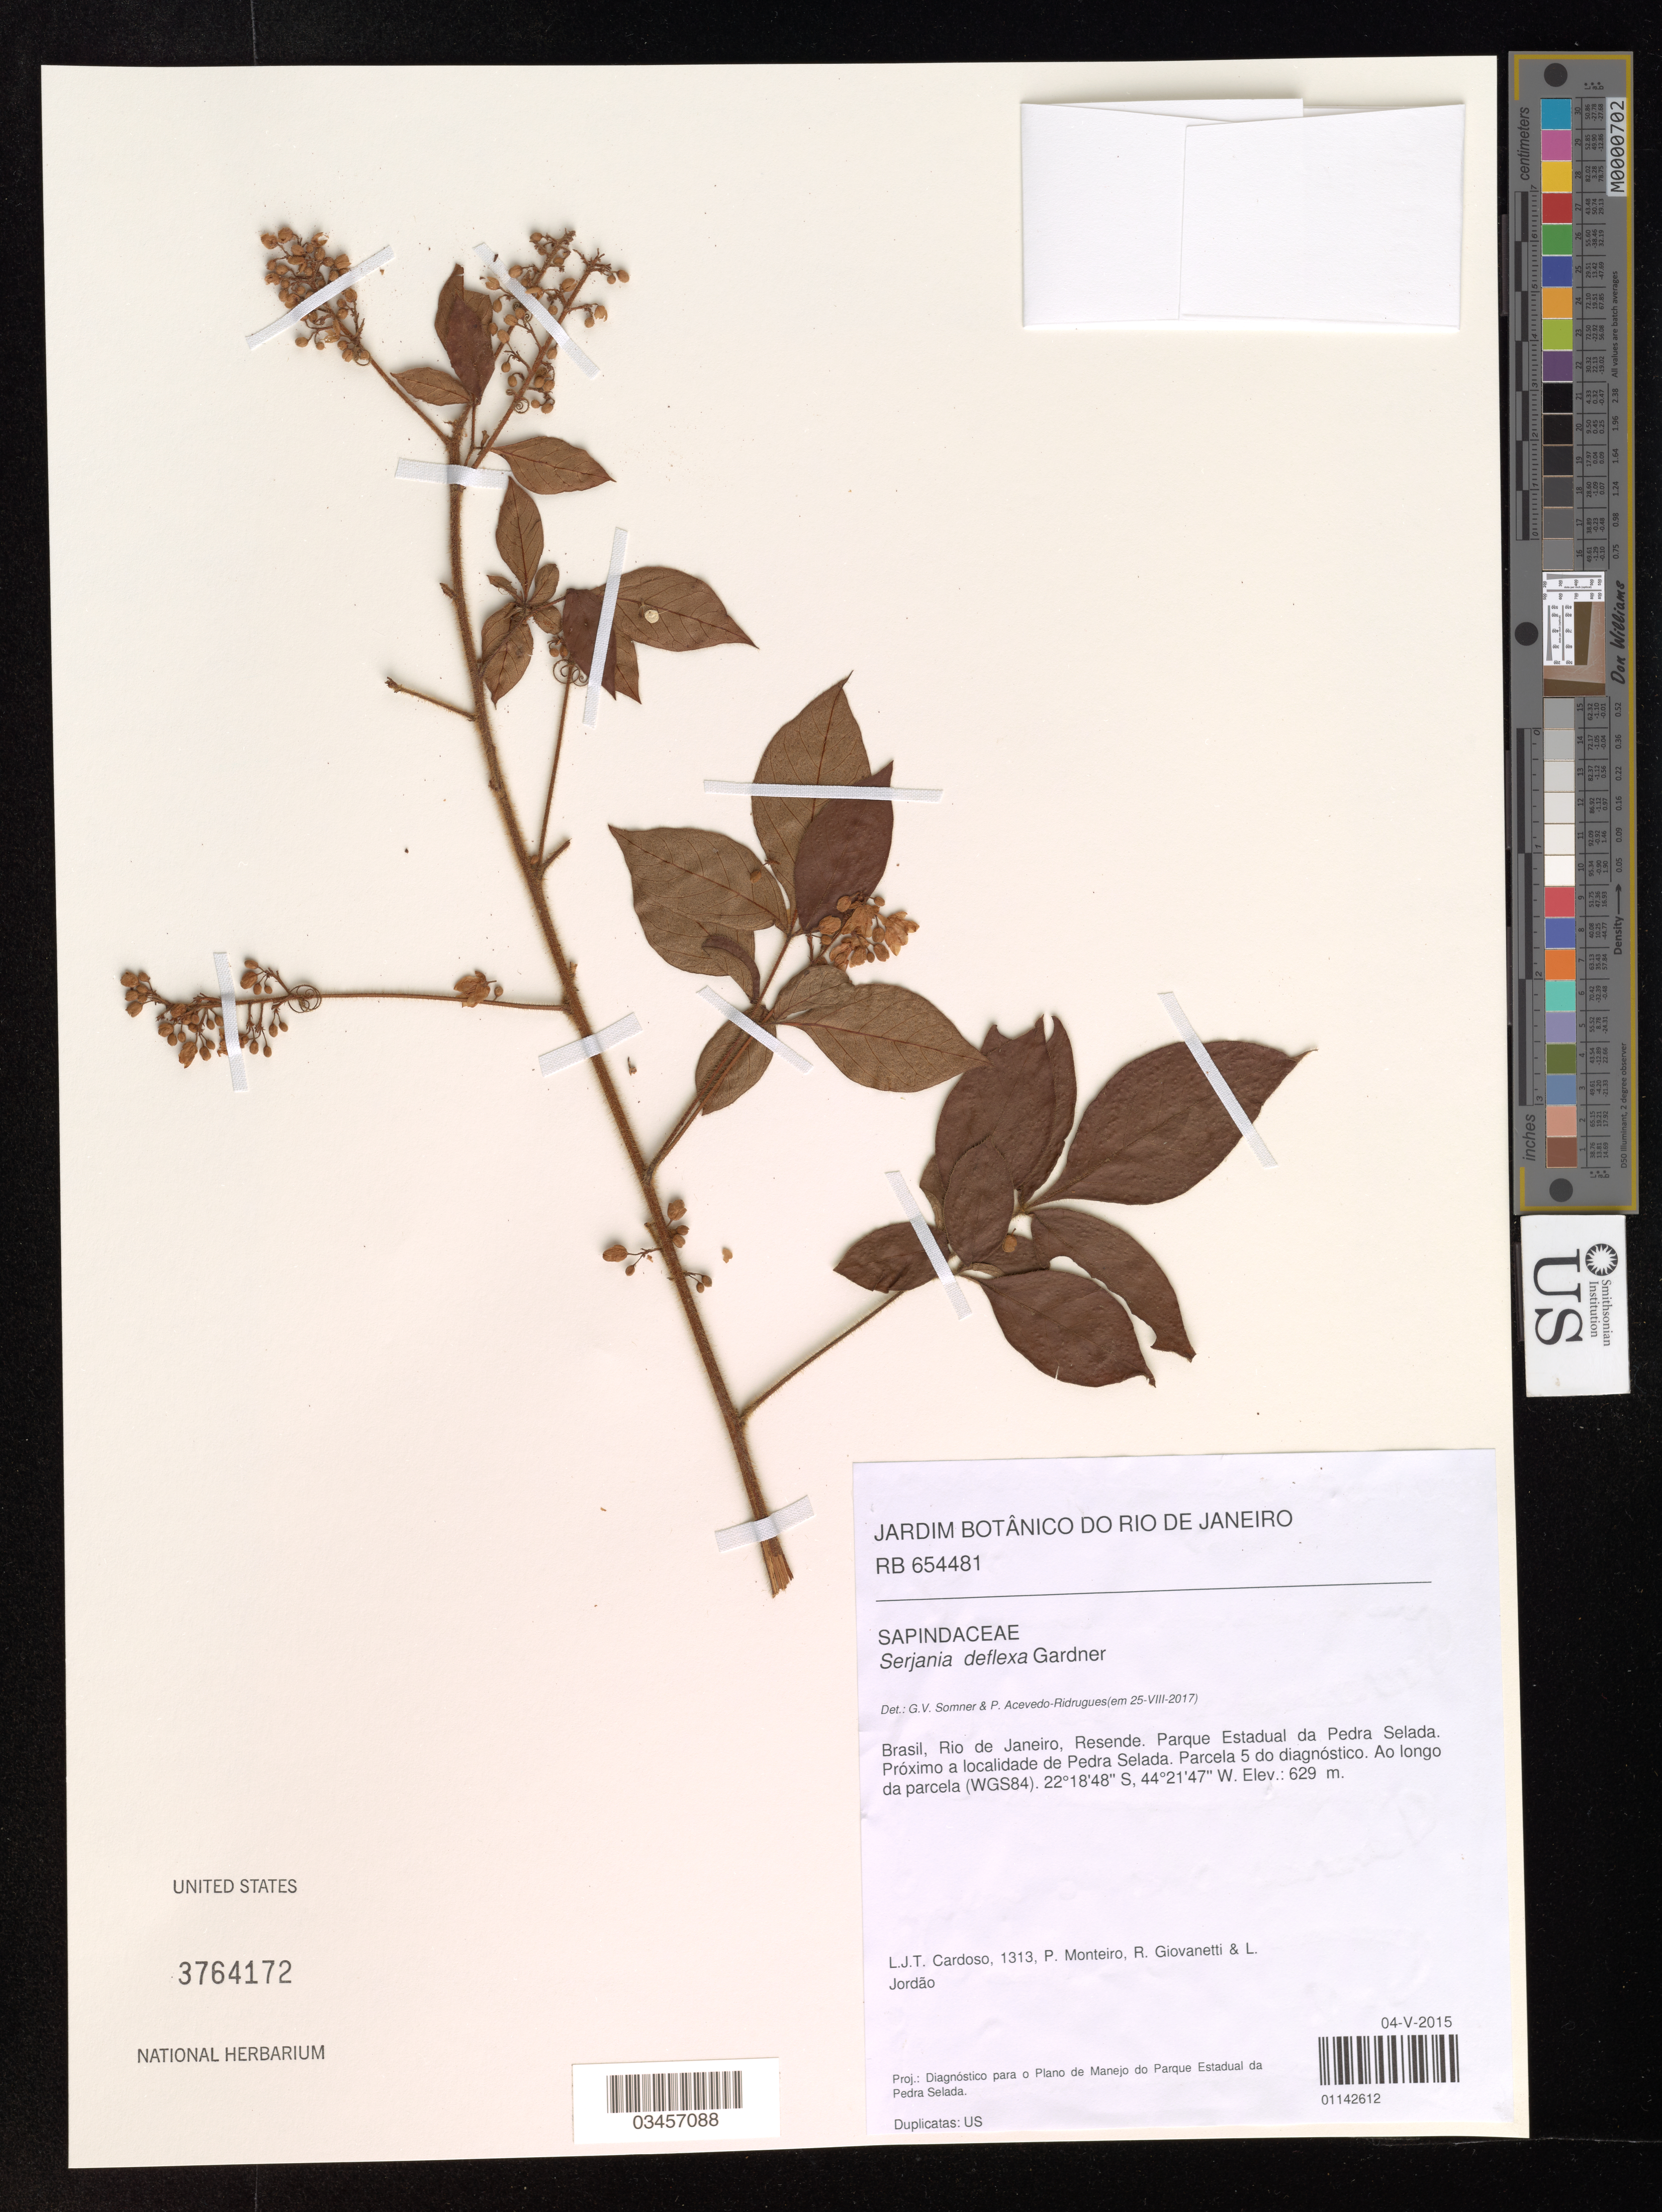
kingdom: Plantae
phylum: Tracheophyta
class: Magnoliopsida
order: Sapindales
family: Sapindaceae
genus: Serjania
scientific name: Serjania deflexa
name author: Gard.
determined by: Acevedo-Rodríguez, P.; Somner, G. V.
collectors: L. J. T. Cardoso et al.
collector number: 1313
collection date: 2015-05-04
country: Brazil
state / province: Rio de Janeiro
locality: Resende. Parque Estadual da Pedra Selada. Próximo a localidade de Pedra Selada. Parcela 5 do diagnóstico. Ao longo da parcela (WGS84).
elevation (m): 629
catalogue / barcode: US 3764172